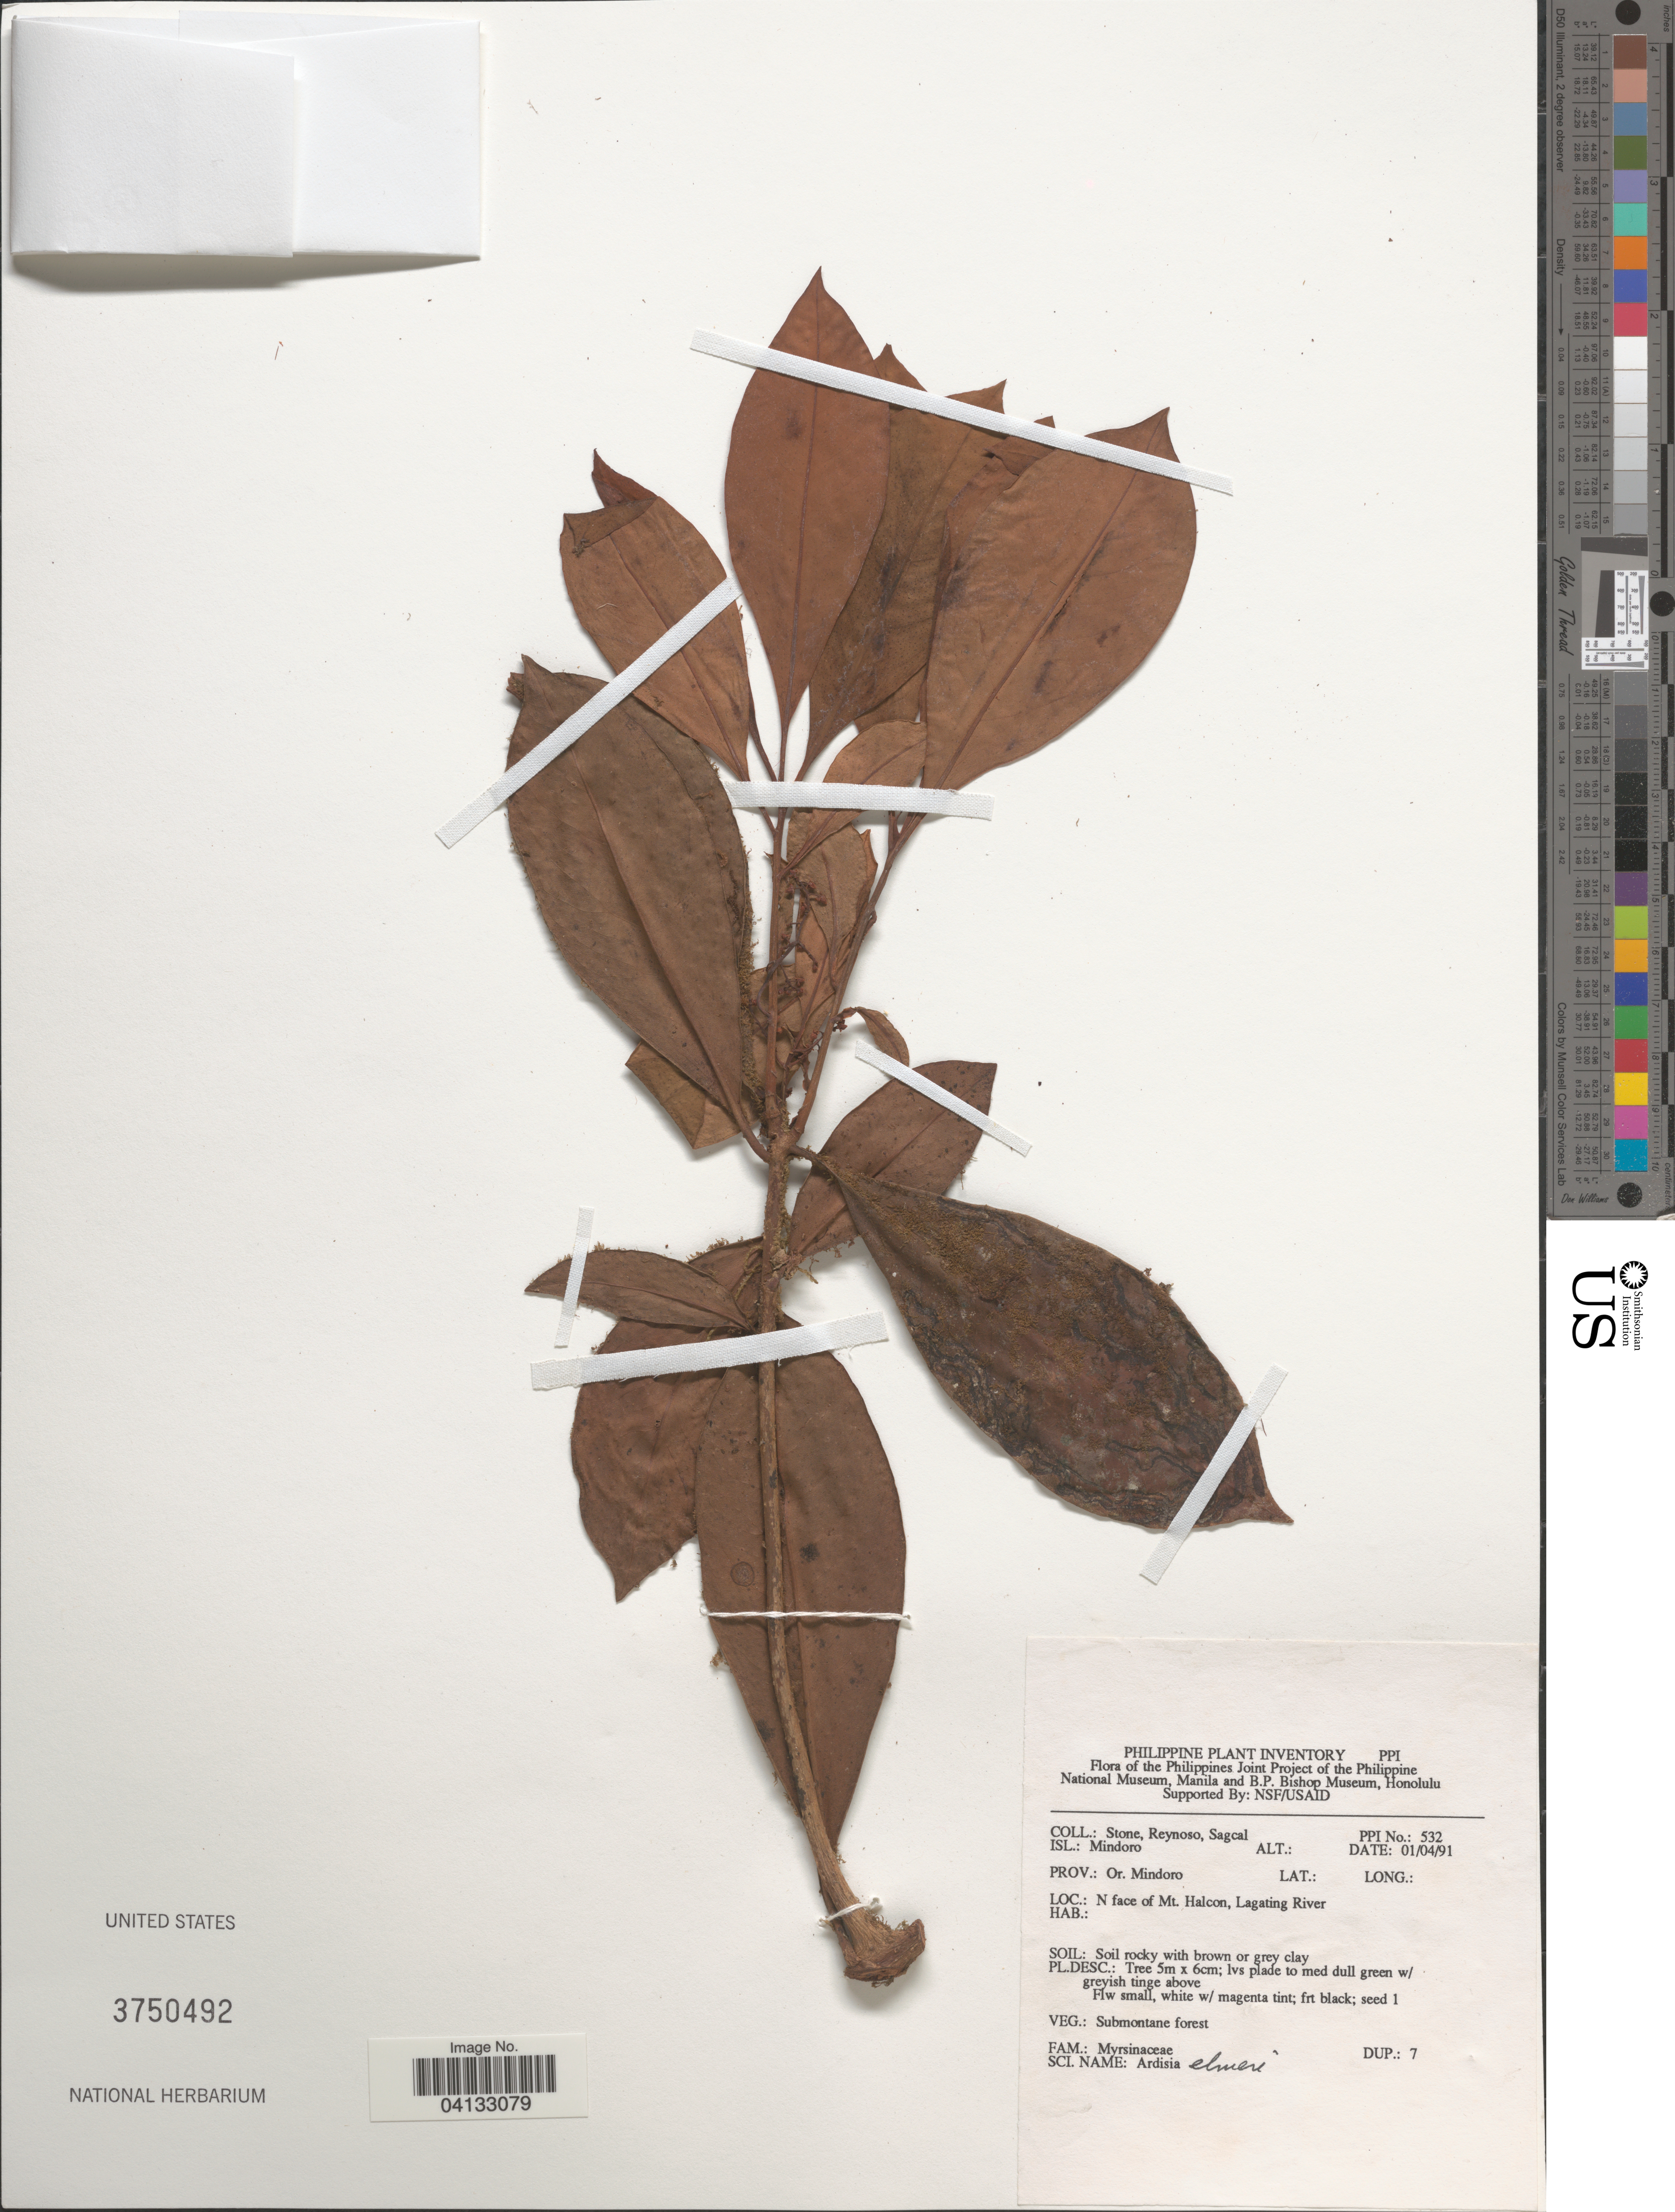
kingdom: Plantae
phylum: Tracheophyta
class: Magnoliopsida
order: Ericales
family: Primulaceae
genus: Ardisia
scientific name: Ardisia elmeri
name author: Mez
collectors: -. Stone, E. Reynoso & E. Sagcal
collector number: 532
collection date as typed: Transcribed d/m/y: 1/4/91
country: Philippines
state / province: Mimaropa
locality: Isl.: Mindoro. Prov.: Or. Mindoro. N face of Mt. Halcon, Lagating River.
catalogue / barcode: US 3750492